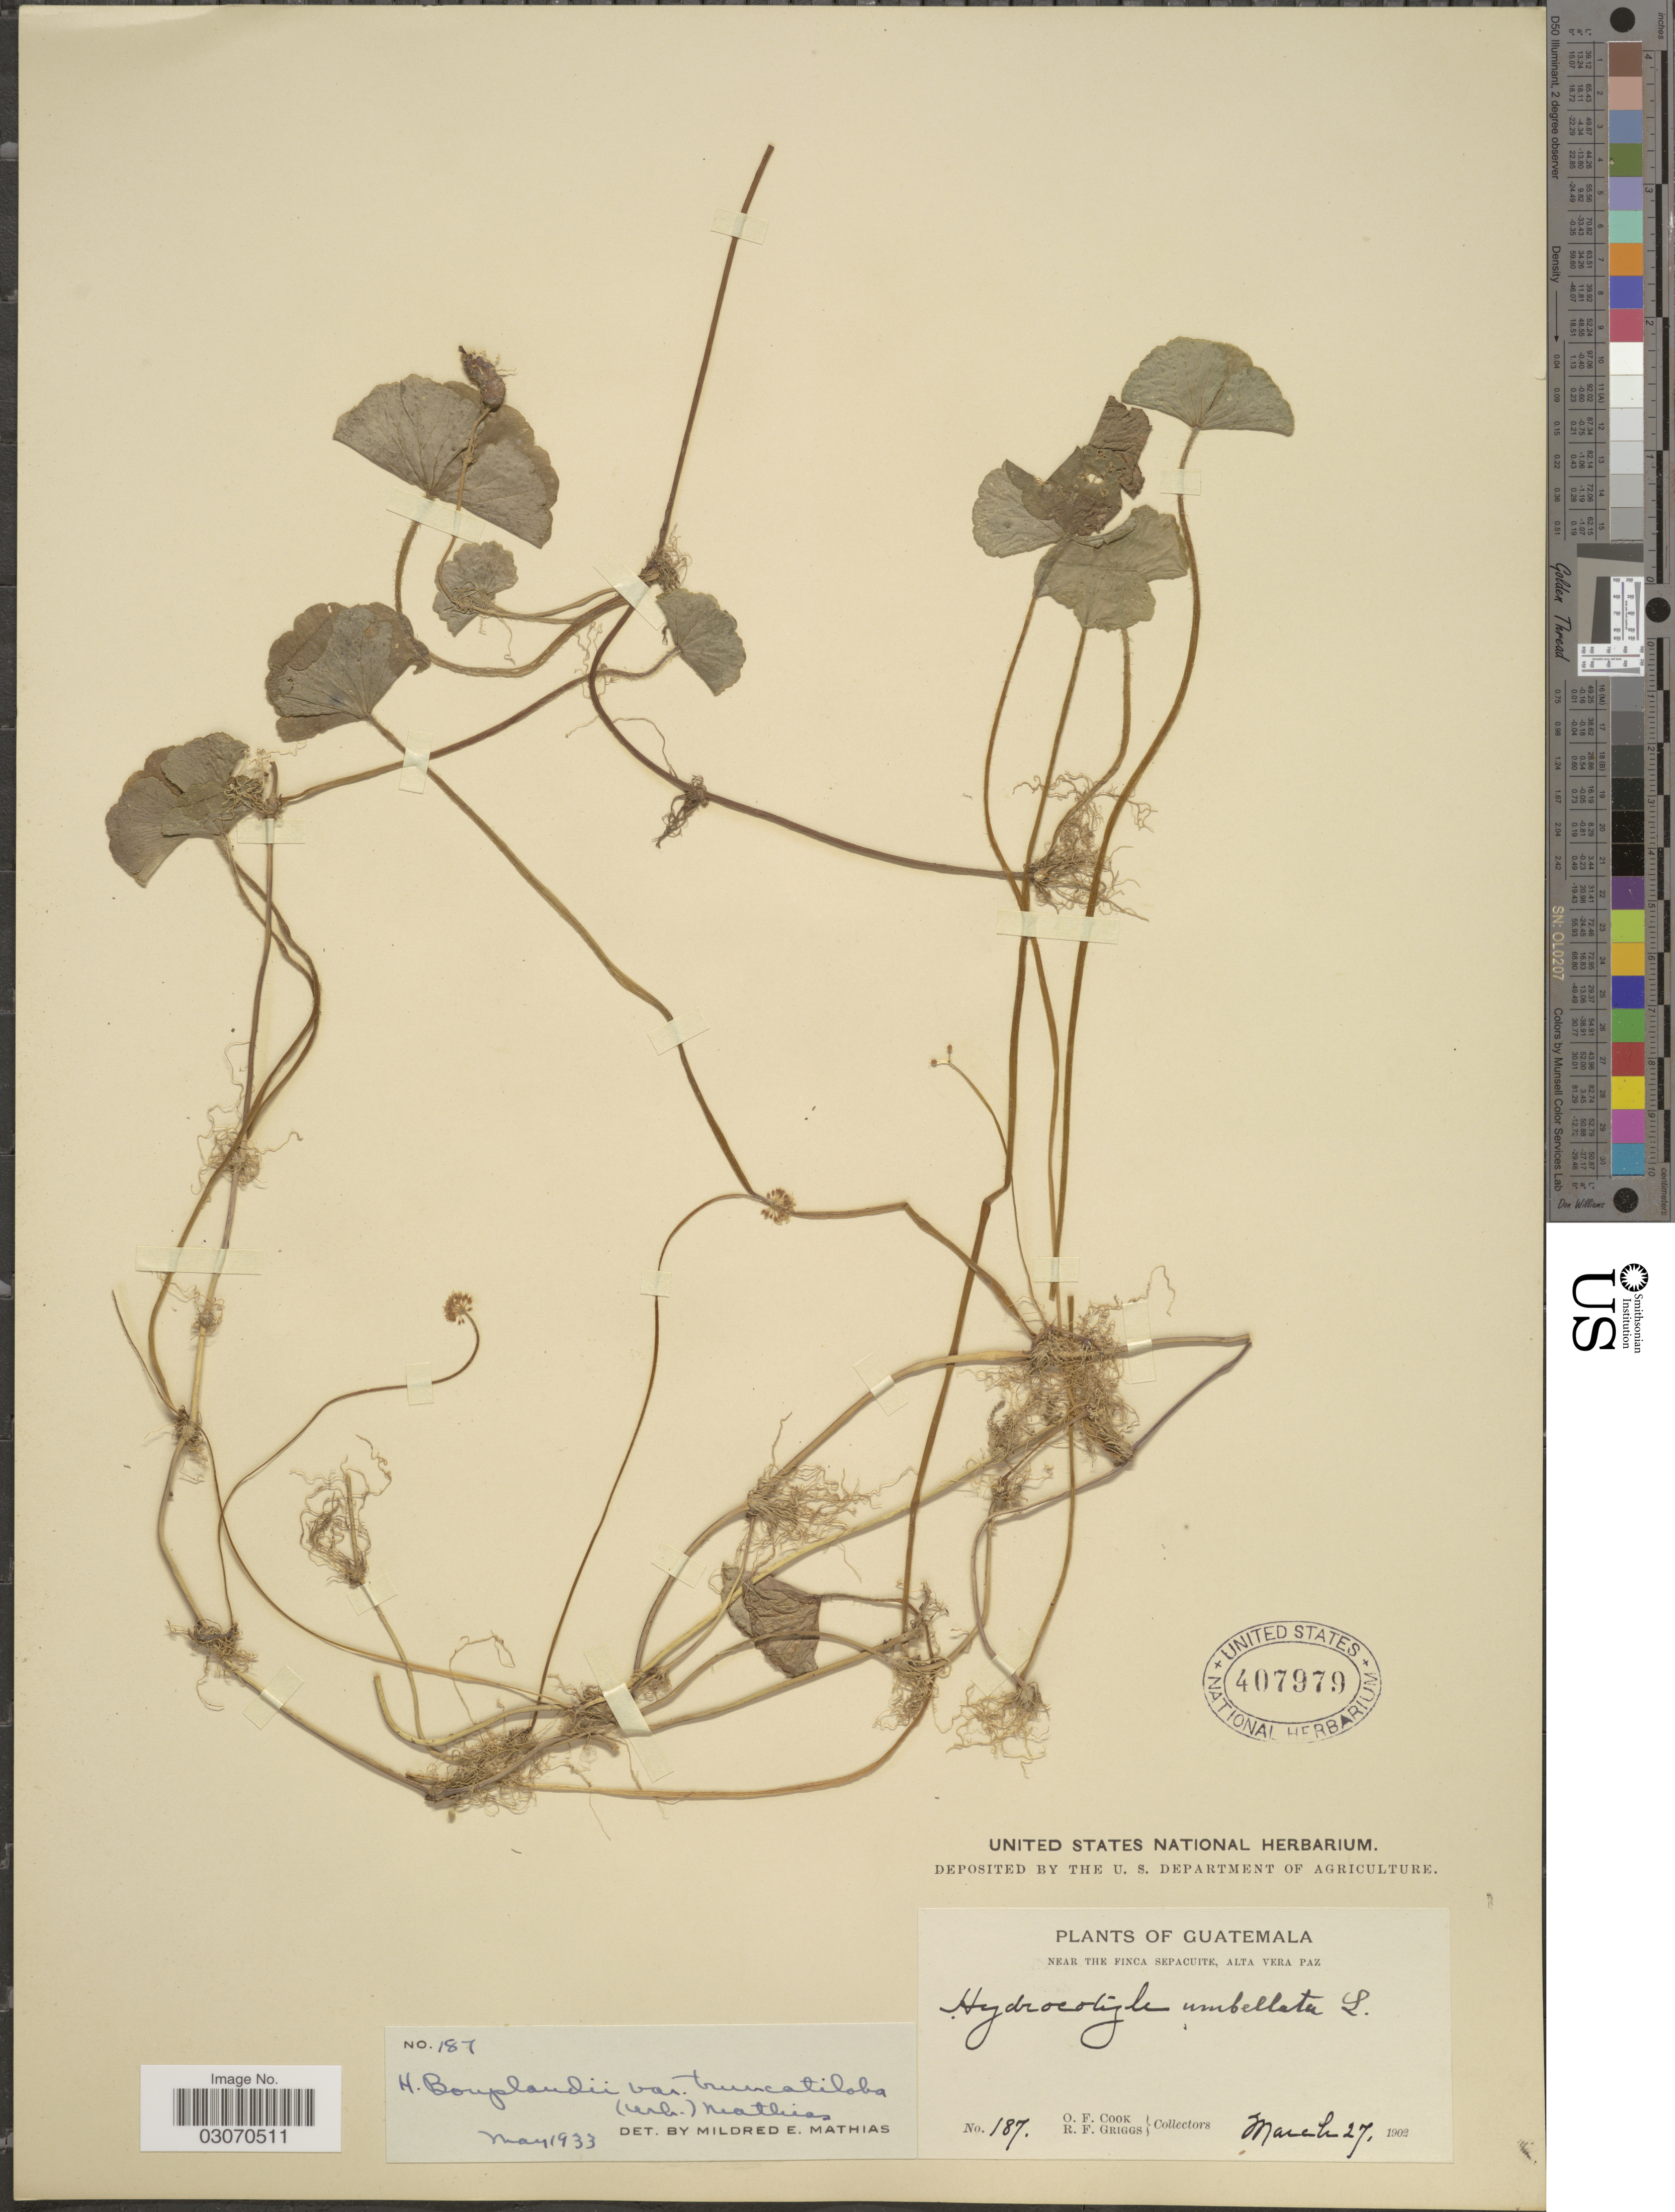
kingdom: Plantae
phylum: Tracheophyta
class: Magnoliopsida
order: Apiales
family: Araliaceae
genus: Hydrocotyle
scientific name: Hydrocotyle leucocephala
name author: Cham. & Schltdl.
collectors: O. F. Cook & R. F. Griggs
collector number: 187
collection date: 1902-03-27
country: Guatemala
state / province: Alta Verapaz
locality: Near the Finca Sepacuite.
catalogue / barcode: US 407979